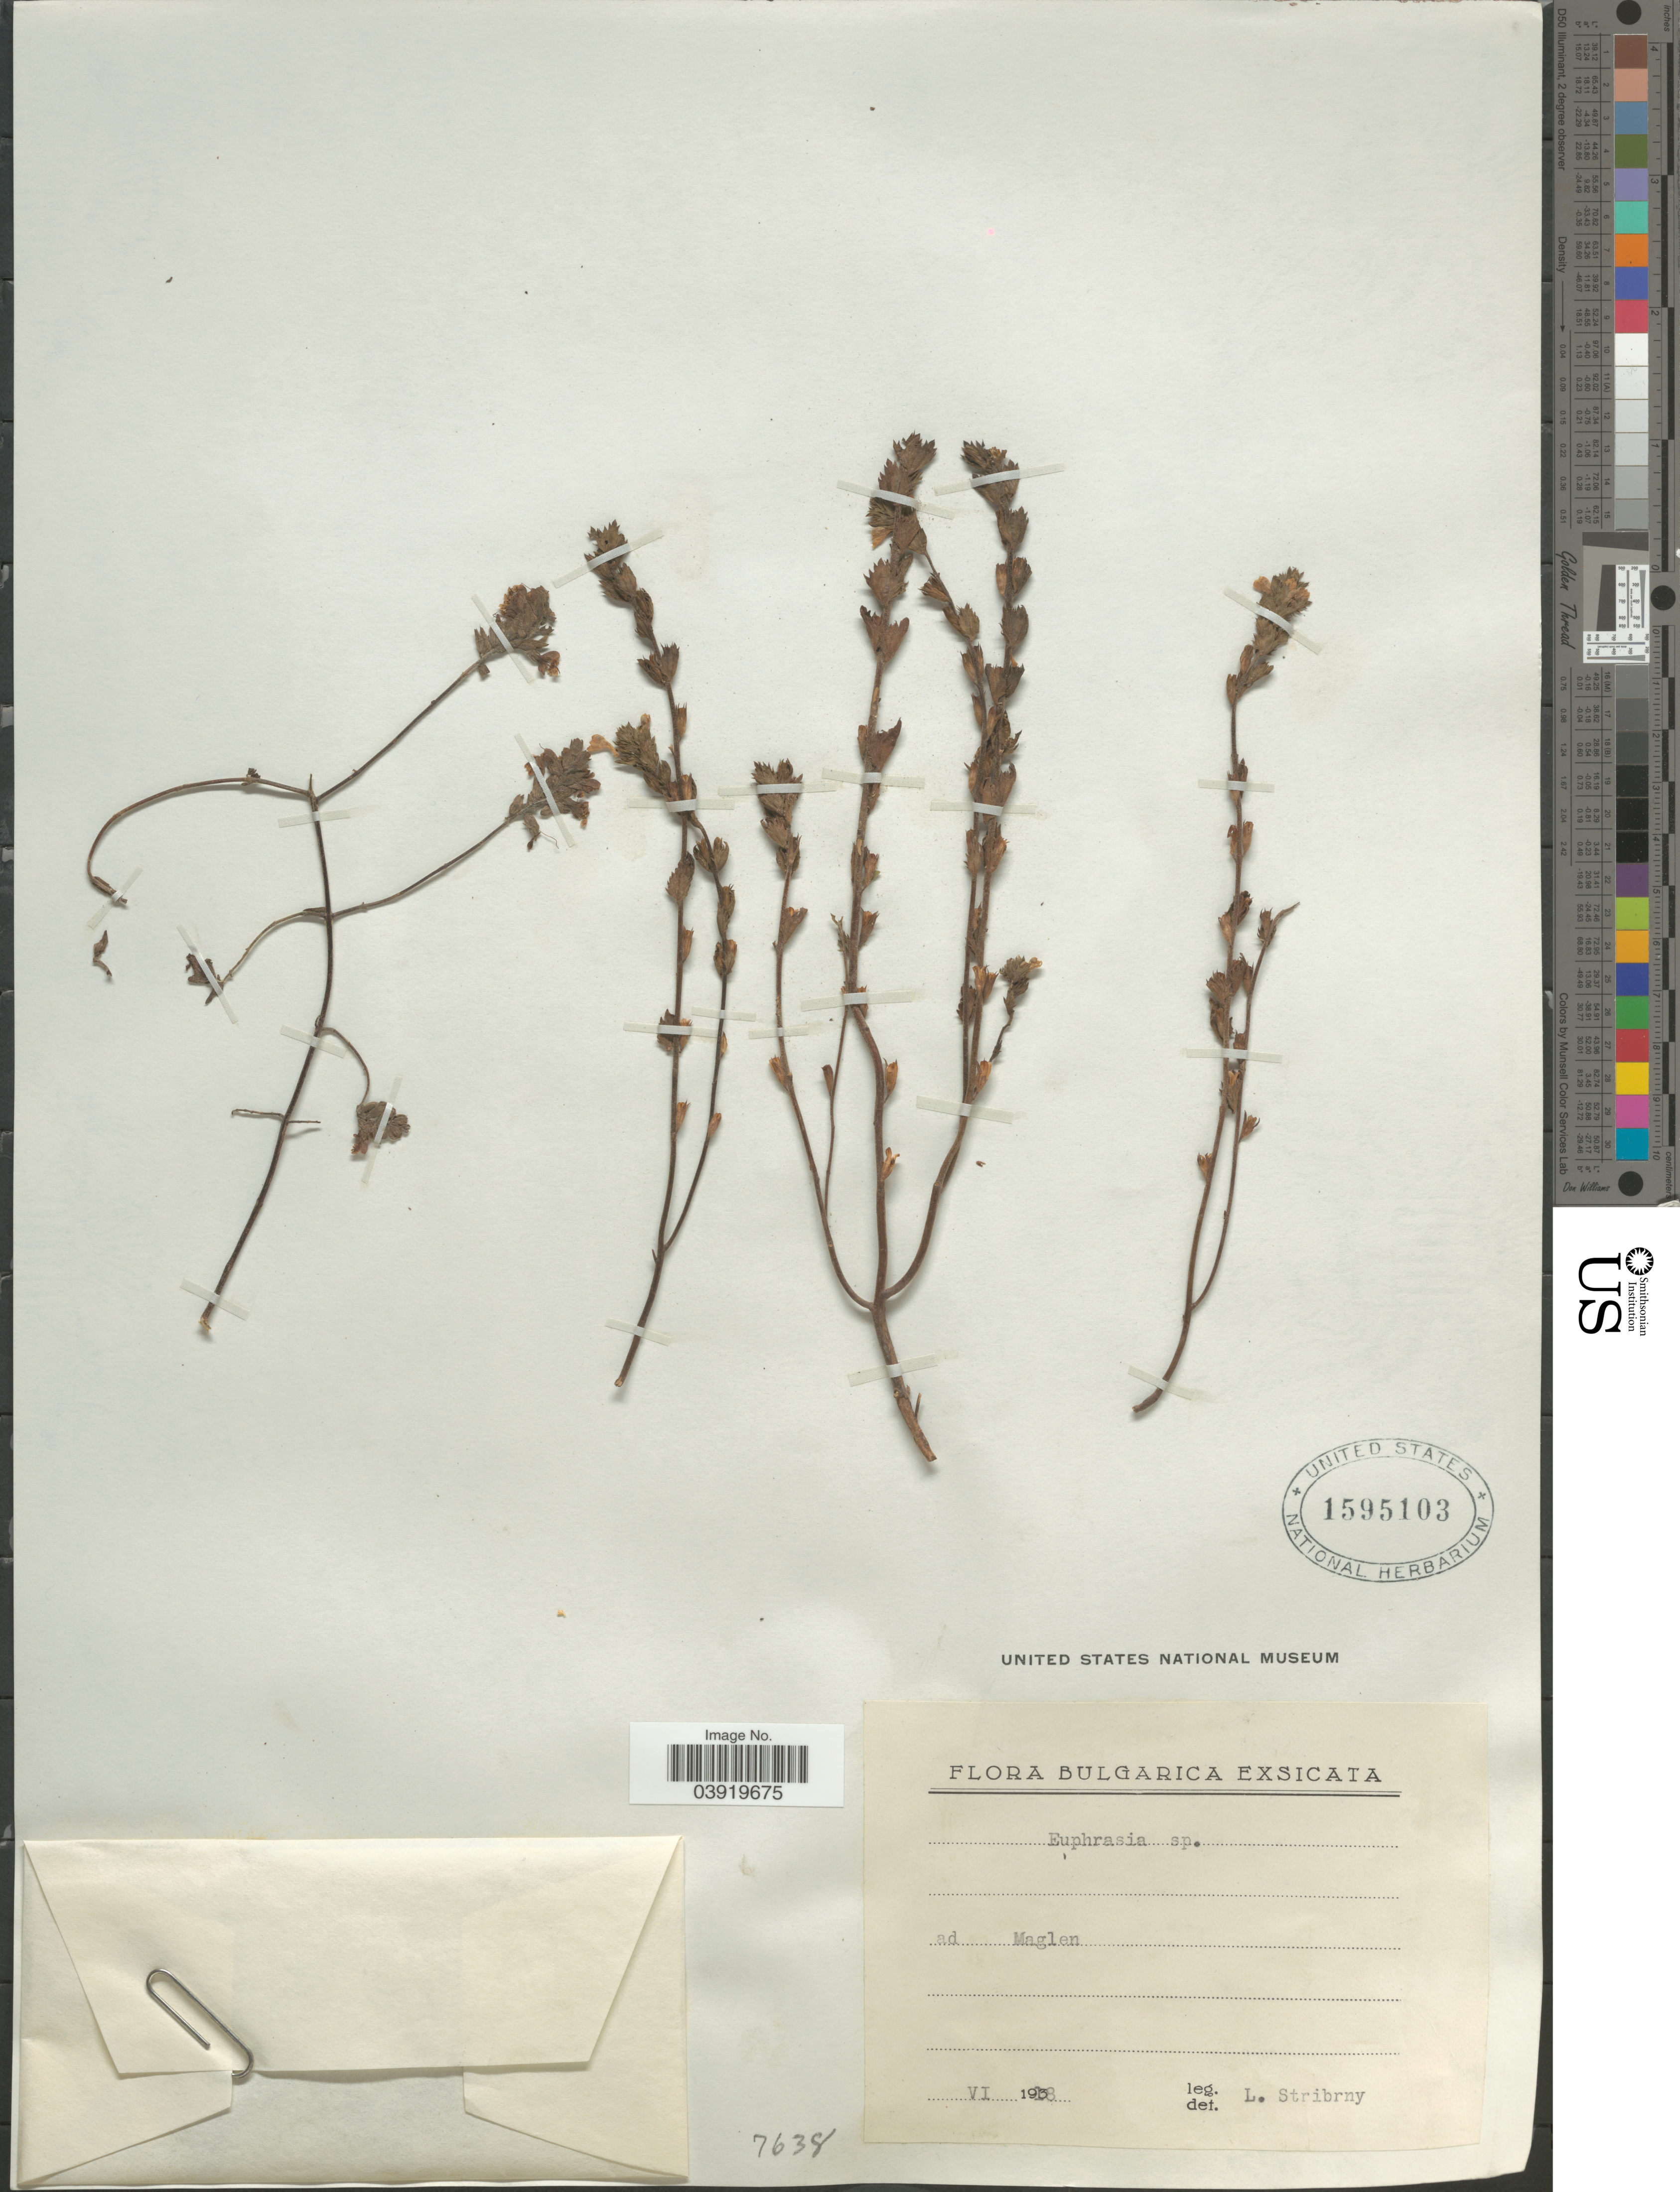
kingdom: Plantae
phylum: Tracheophyta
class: Magnoliopsida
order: Lamiales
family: Orobanchaceae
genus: Euphrasia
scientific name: Euphrasia sp.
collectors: L. Stribrny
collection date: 1918-06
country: Bulgaria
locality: Bulgarica. Ad Maglen.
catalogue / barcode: US 1595103